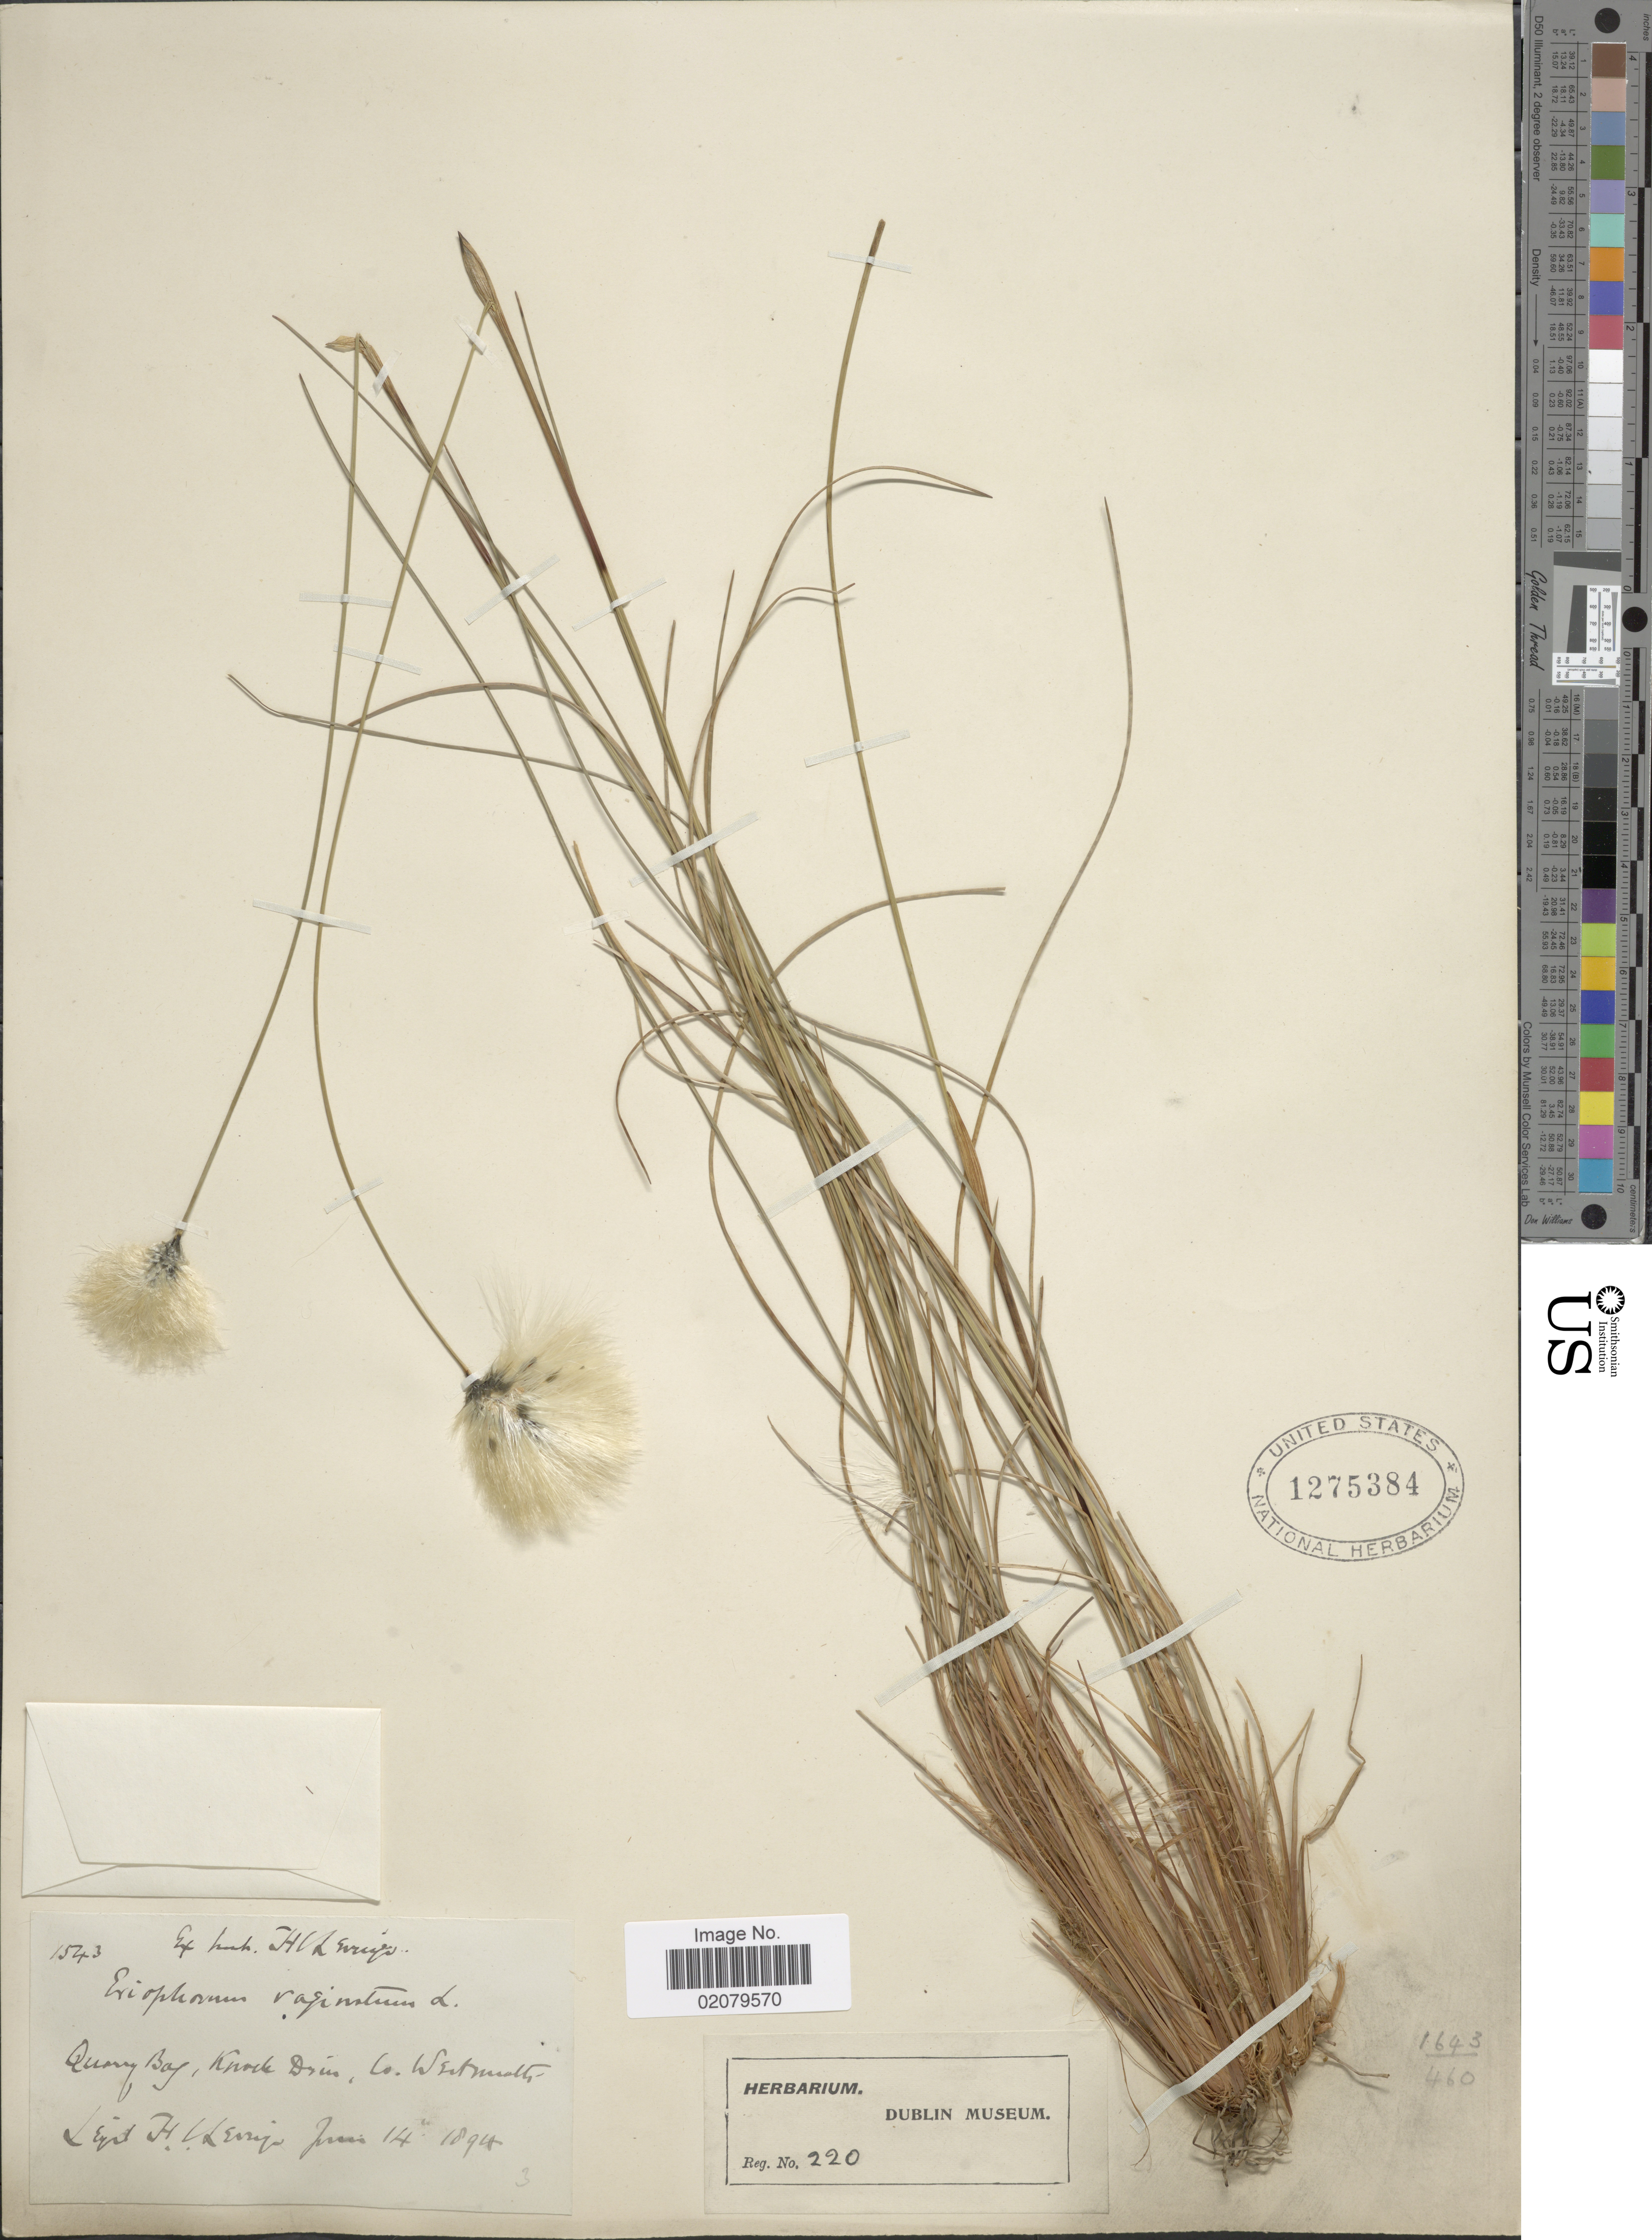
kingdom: Plantae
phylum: Tracheophyta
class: Liliopsida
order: Poales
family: Cyperaceae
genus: Eriophorum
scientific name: Eriophorum vaginatum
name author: L.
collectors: H. Enriyo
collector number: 1543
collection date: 1894-06-14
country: China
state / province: Hong Kong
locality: Quarry Bay, Knockdrin, Co. Westmolt [interpreted]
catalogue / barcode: US 1275384